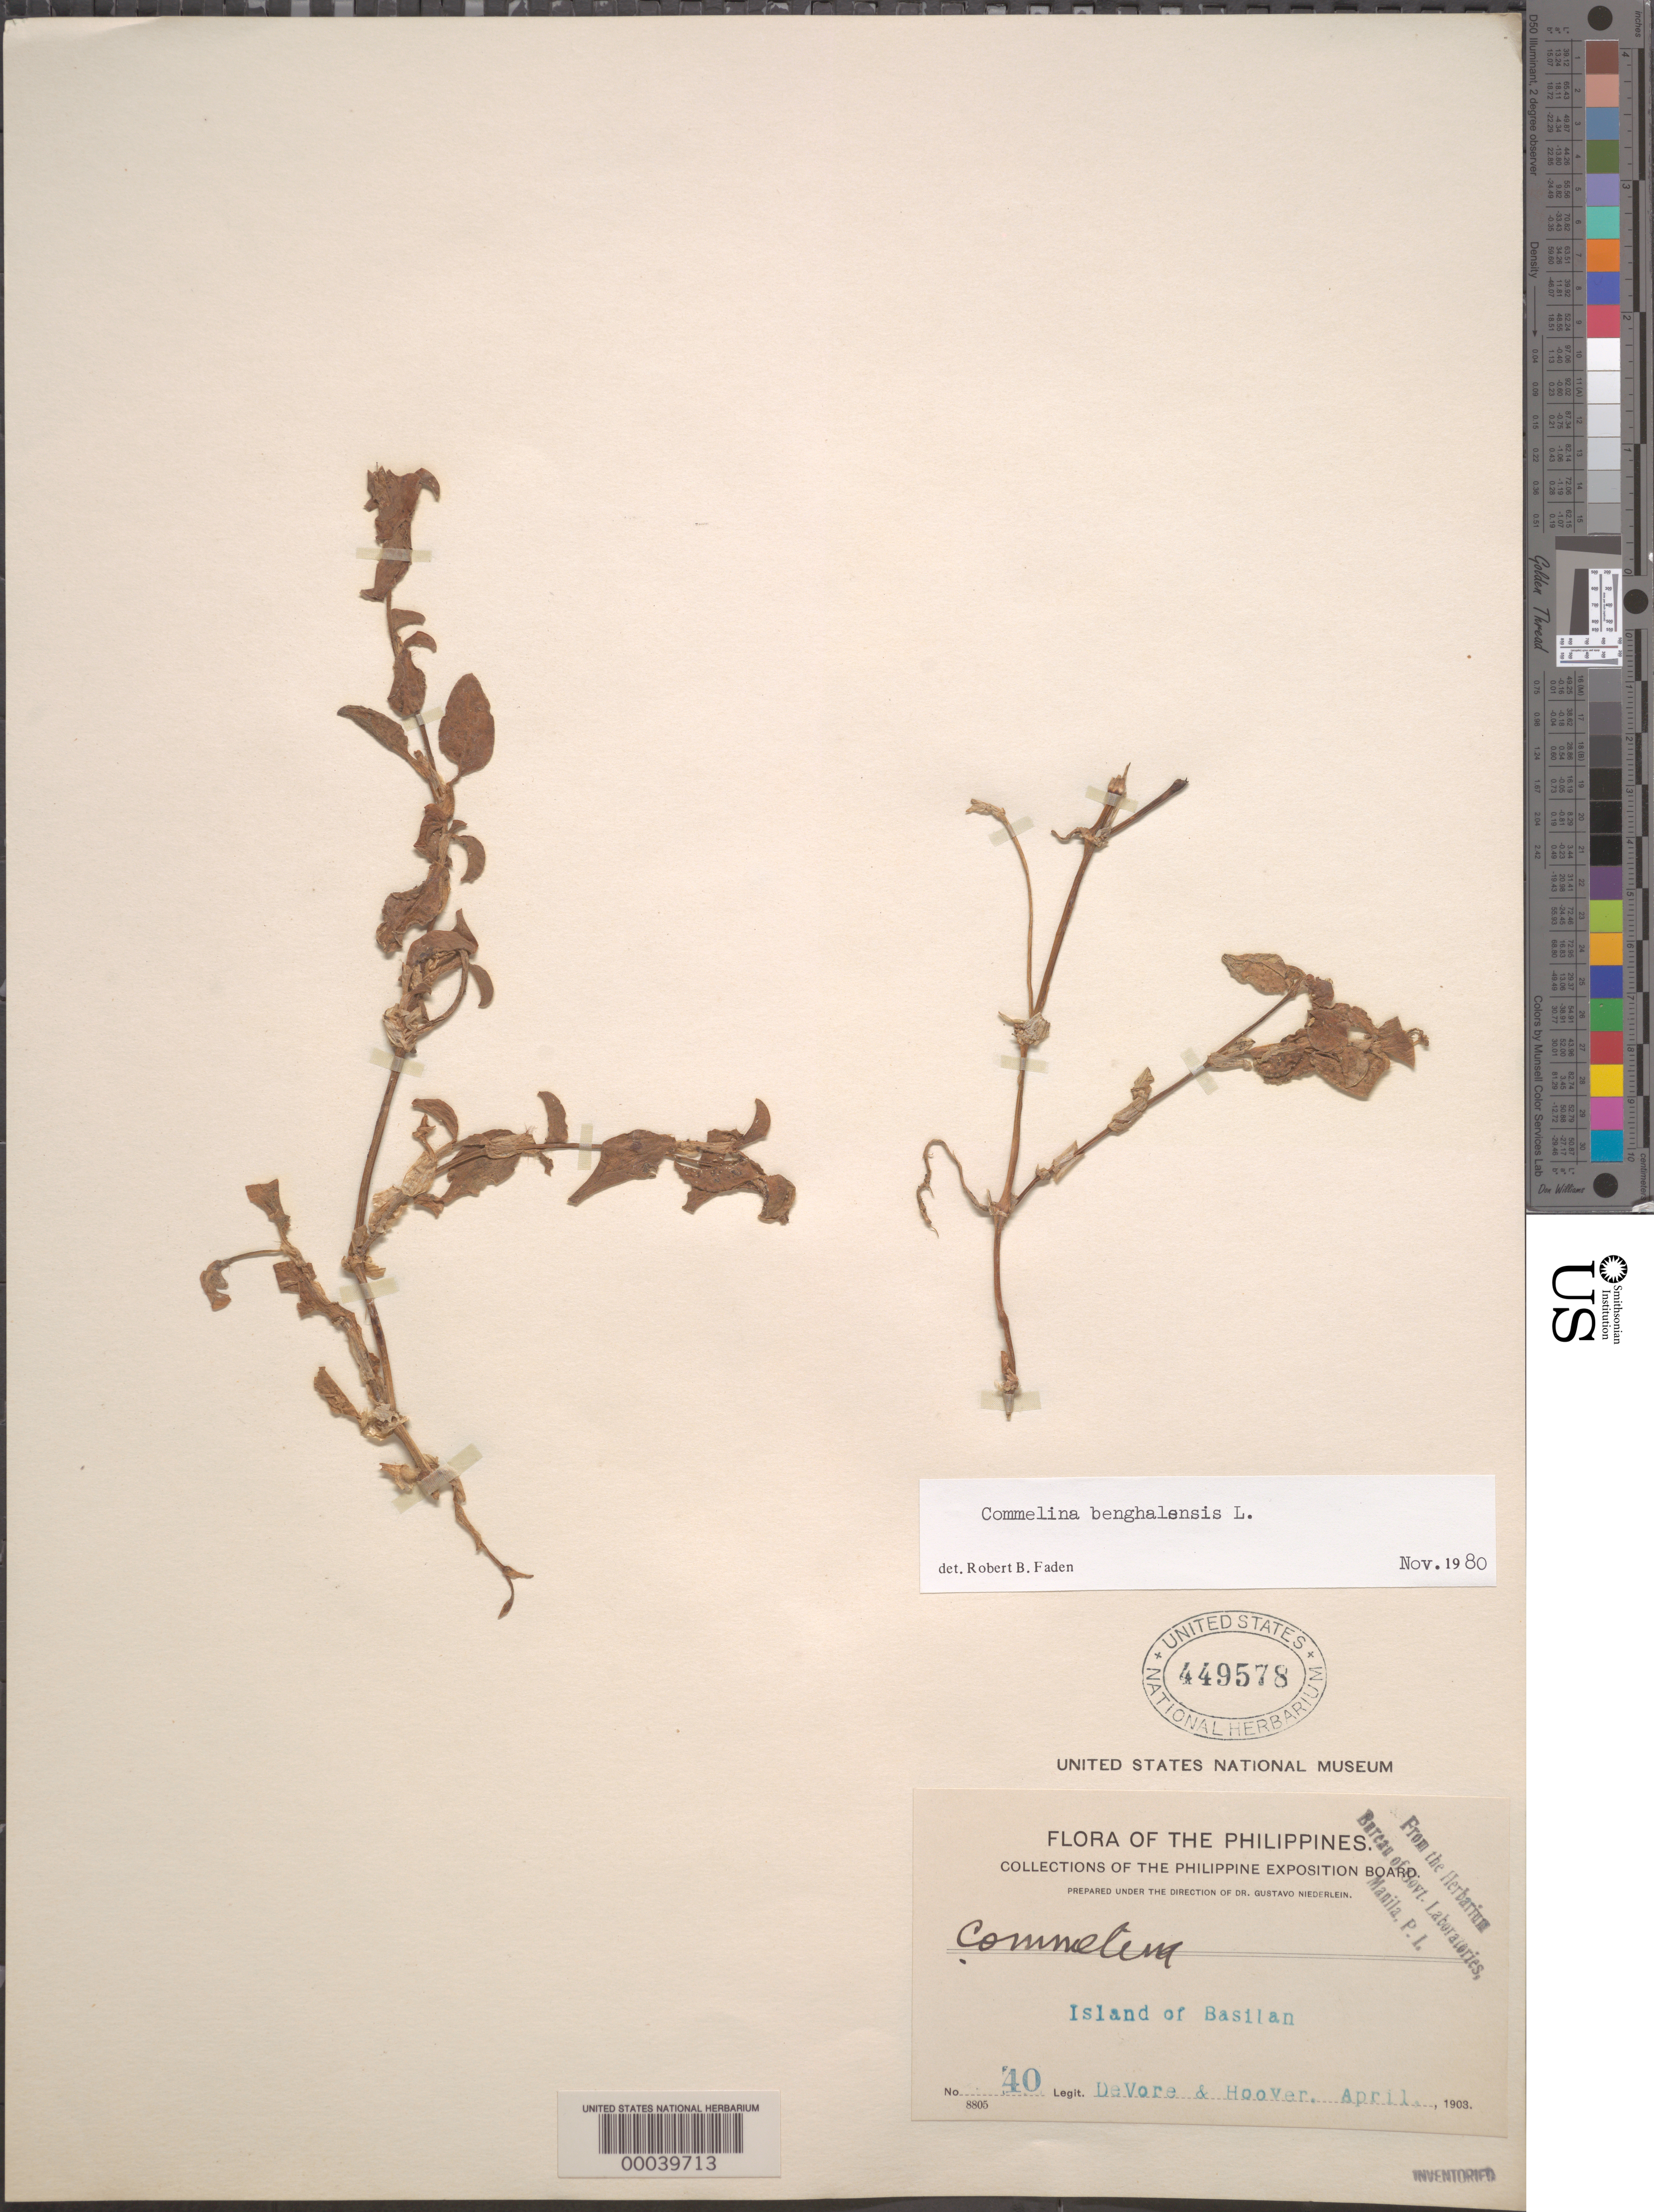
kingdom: Plantae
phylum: Tracheophyta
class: Liliopsida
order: Commelinales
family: Commelinaceae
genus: Commelina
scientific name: Commelina benghalensis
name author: L.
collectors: B. F. DeVore & C. L. Hoover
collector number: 40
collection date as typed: Apr 1903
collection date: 1903-04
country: Philippines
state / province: Muslim Mindanao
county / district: Basilan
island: Basilan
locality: Basilan, island of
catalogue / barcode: US 449578